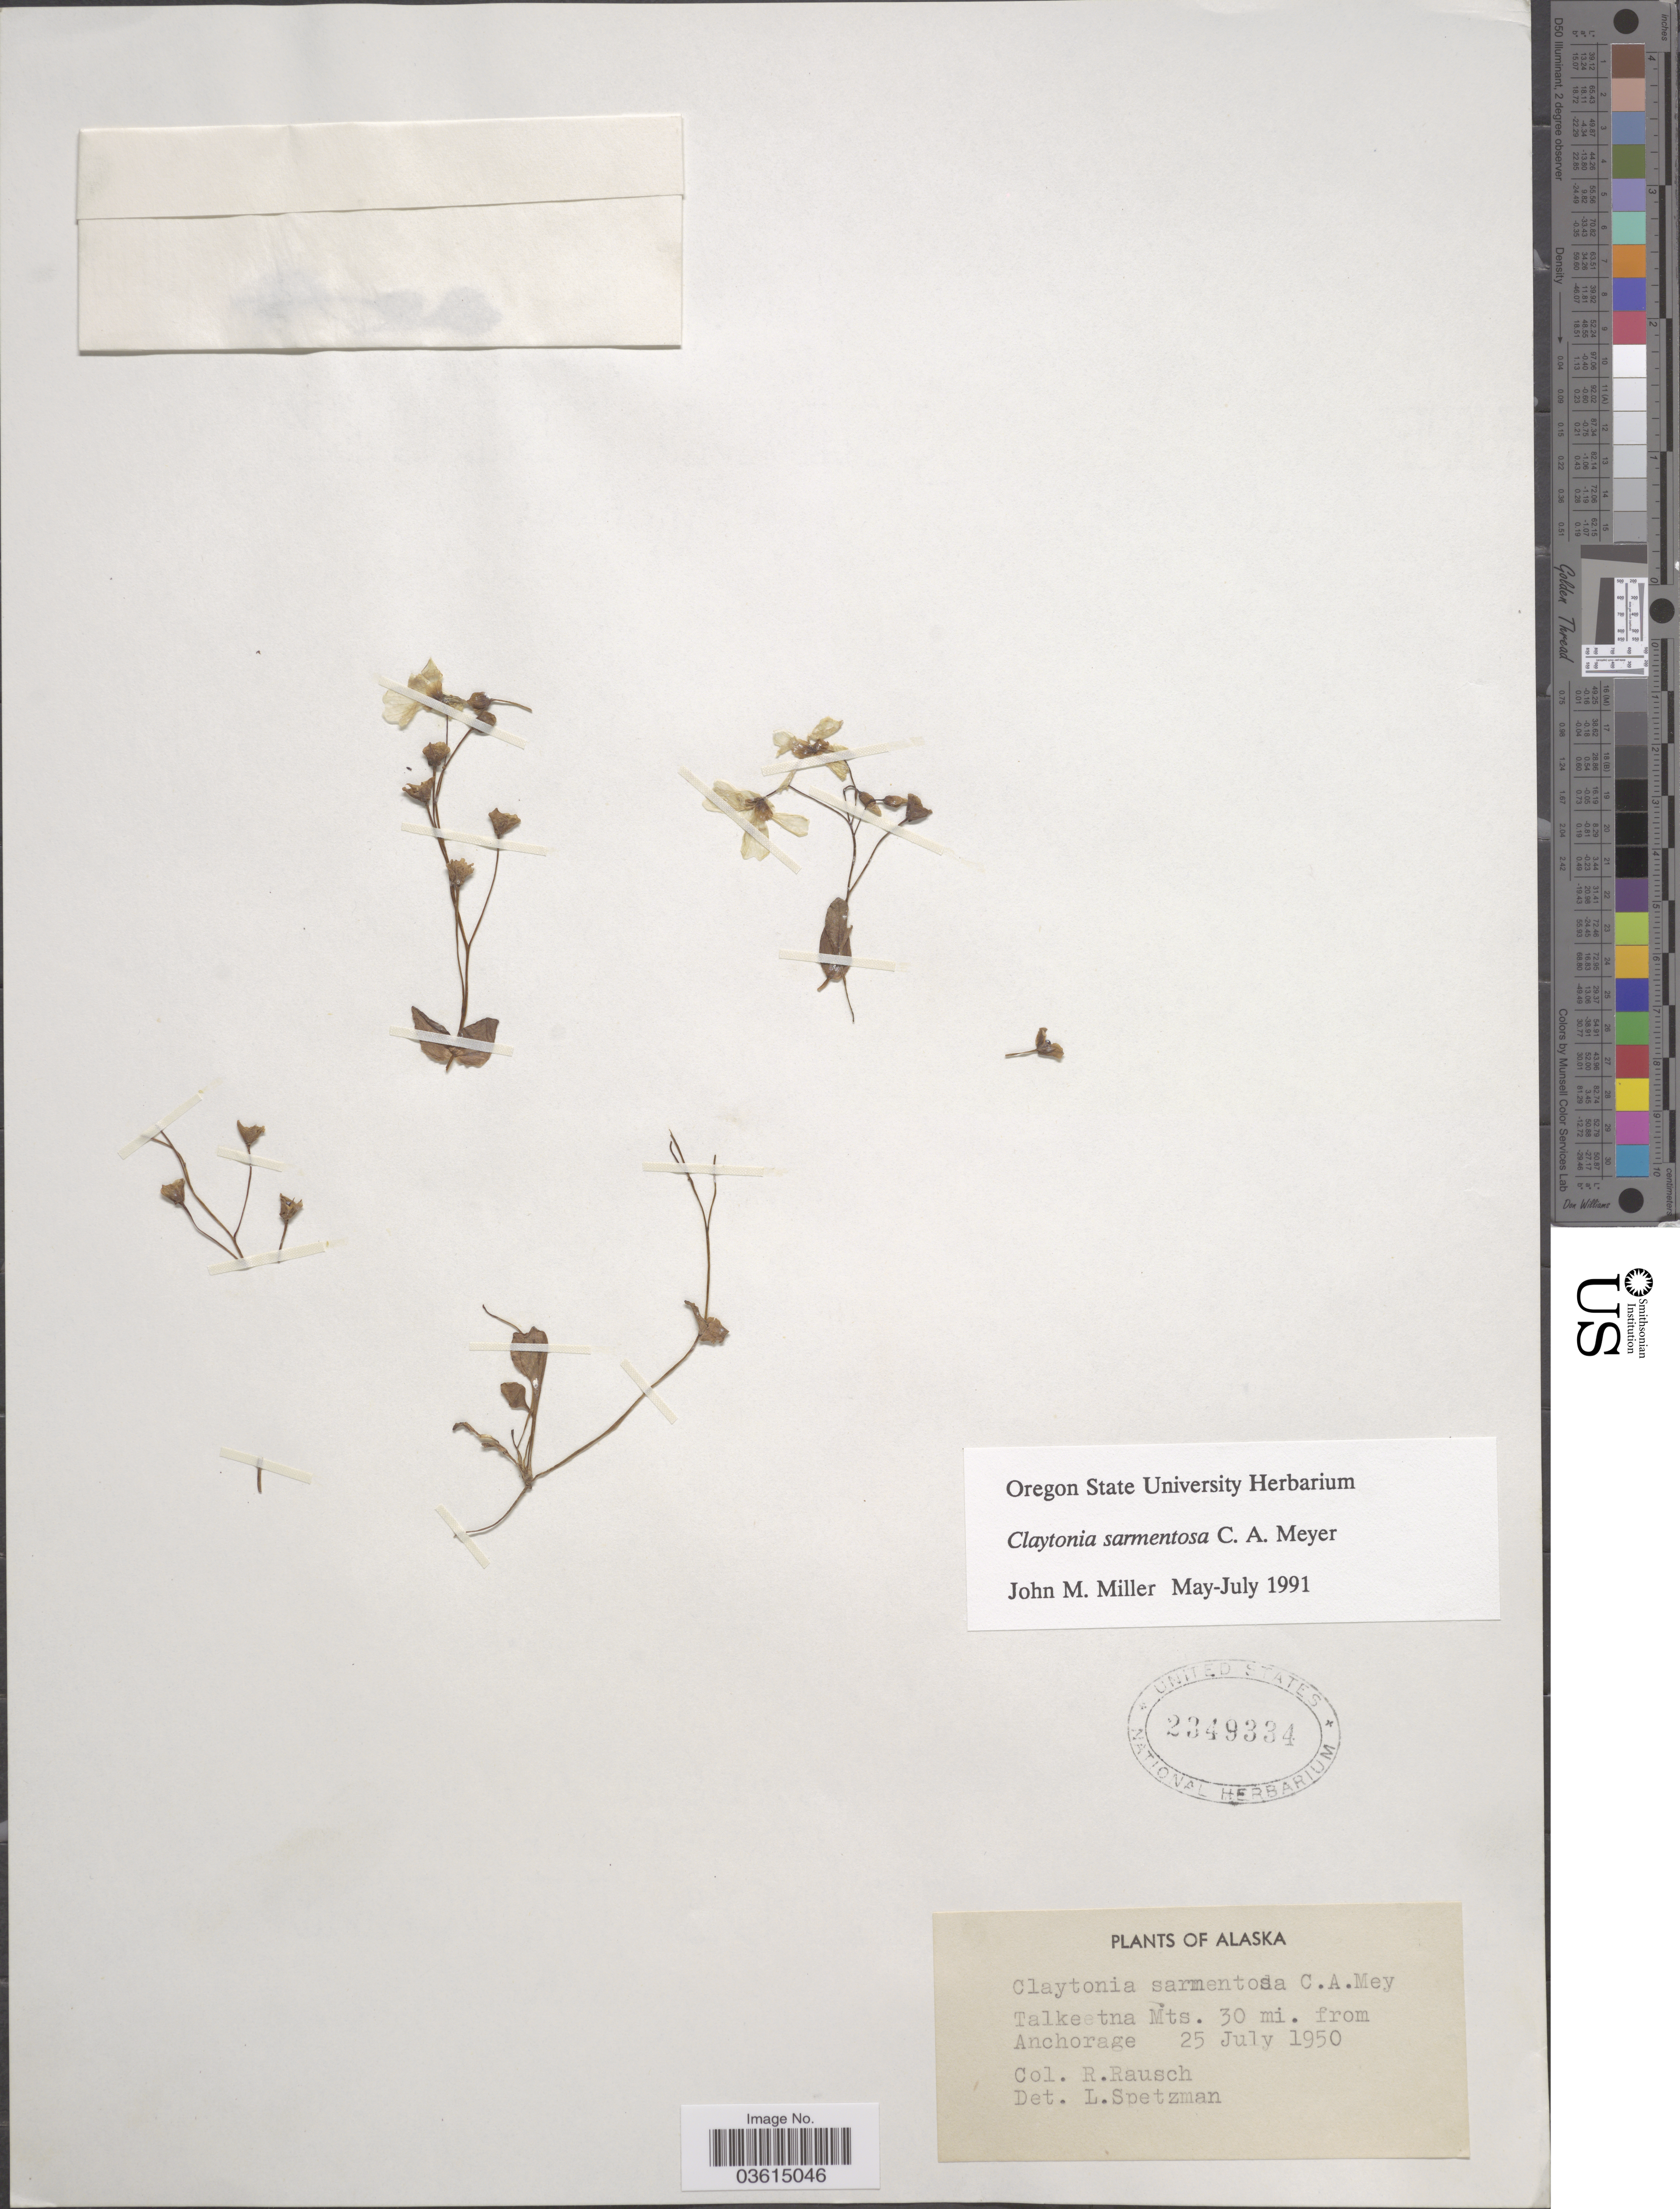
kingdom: Plantae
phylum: Tracheophyta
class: Magnoliopsida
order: Caryophyllales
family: Montiaceae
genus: Claytonia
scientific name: Claytonia sarmentosa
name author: C.A. Mey.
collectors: R. Rausch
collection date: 1950-07-25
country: United States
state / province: Alaska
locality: Talkeetna Mts. 30 mi. from Anchorage.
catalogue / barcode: US 2349334